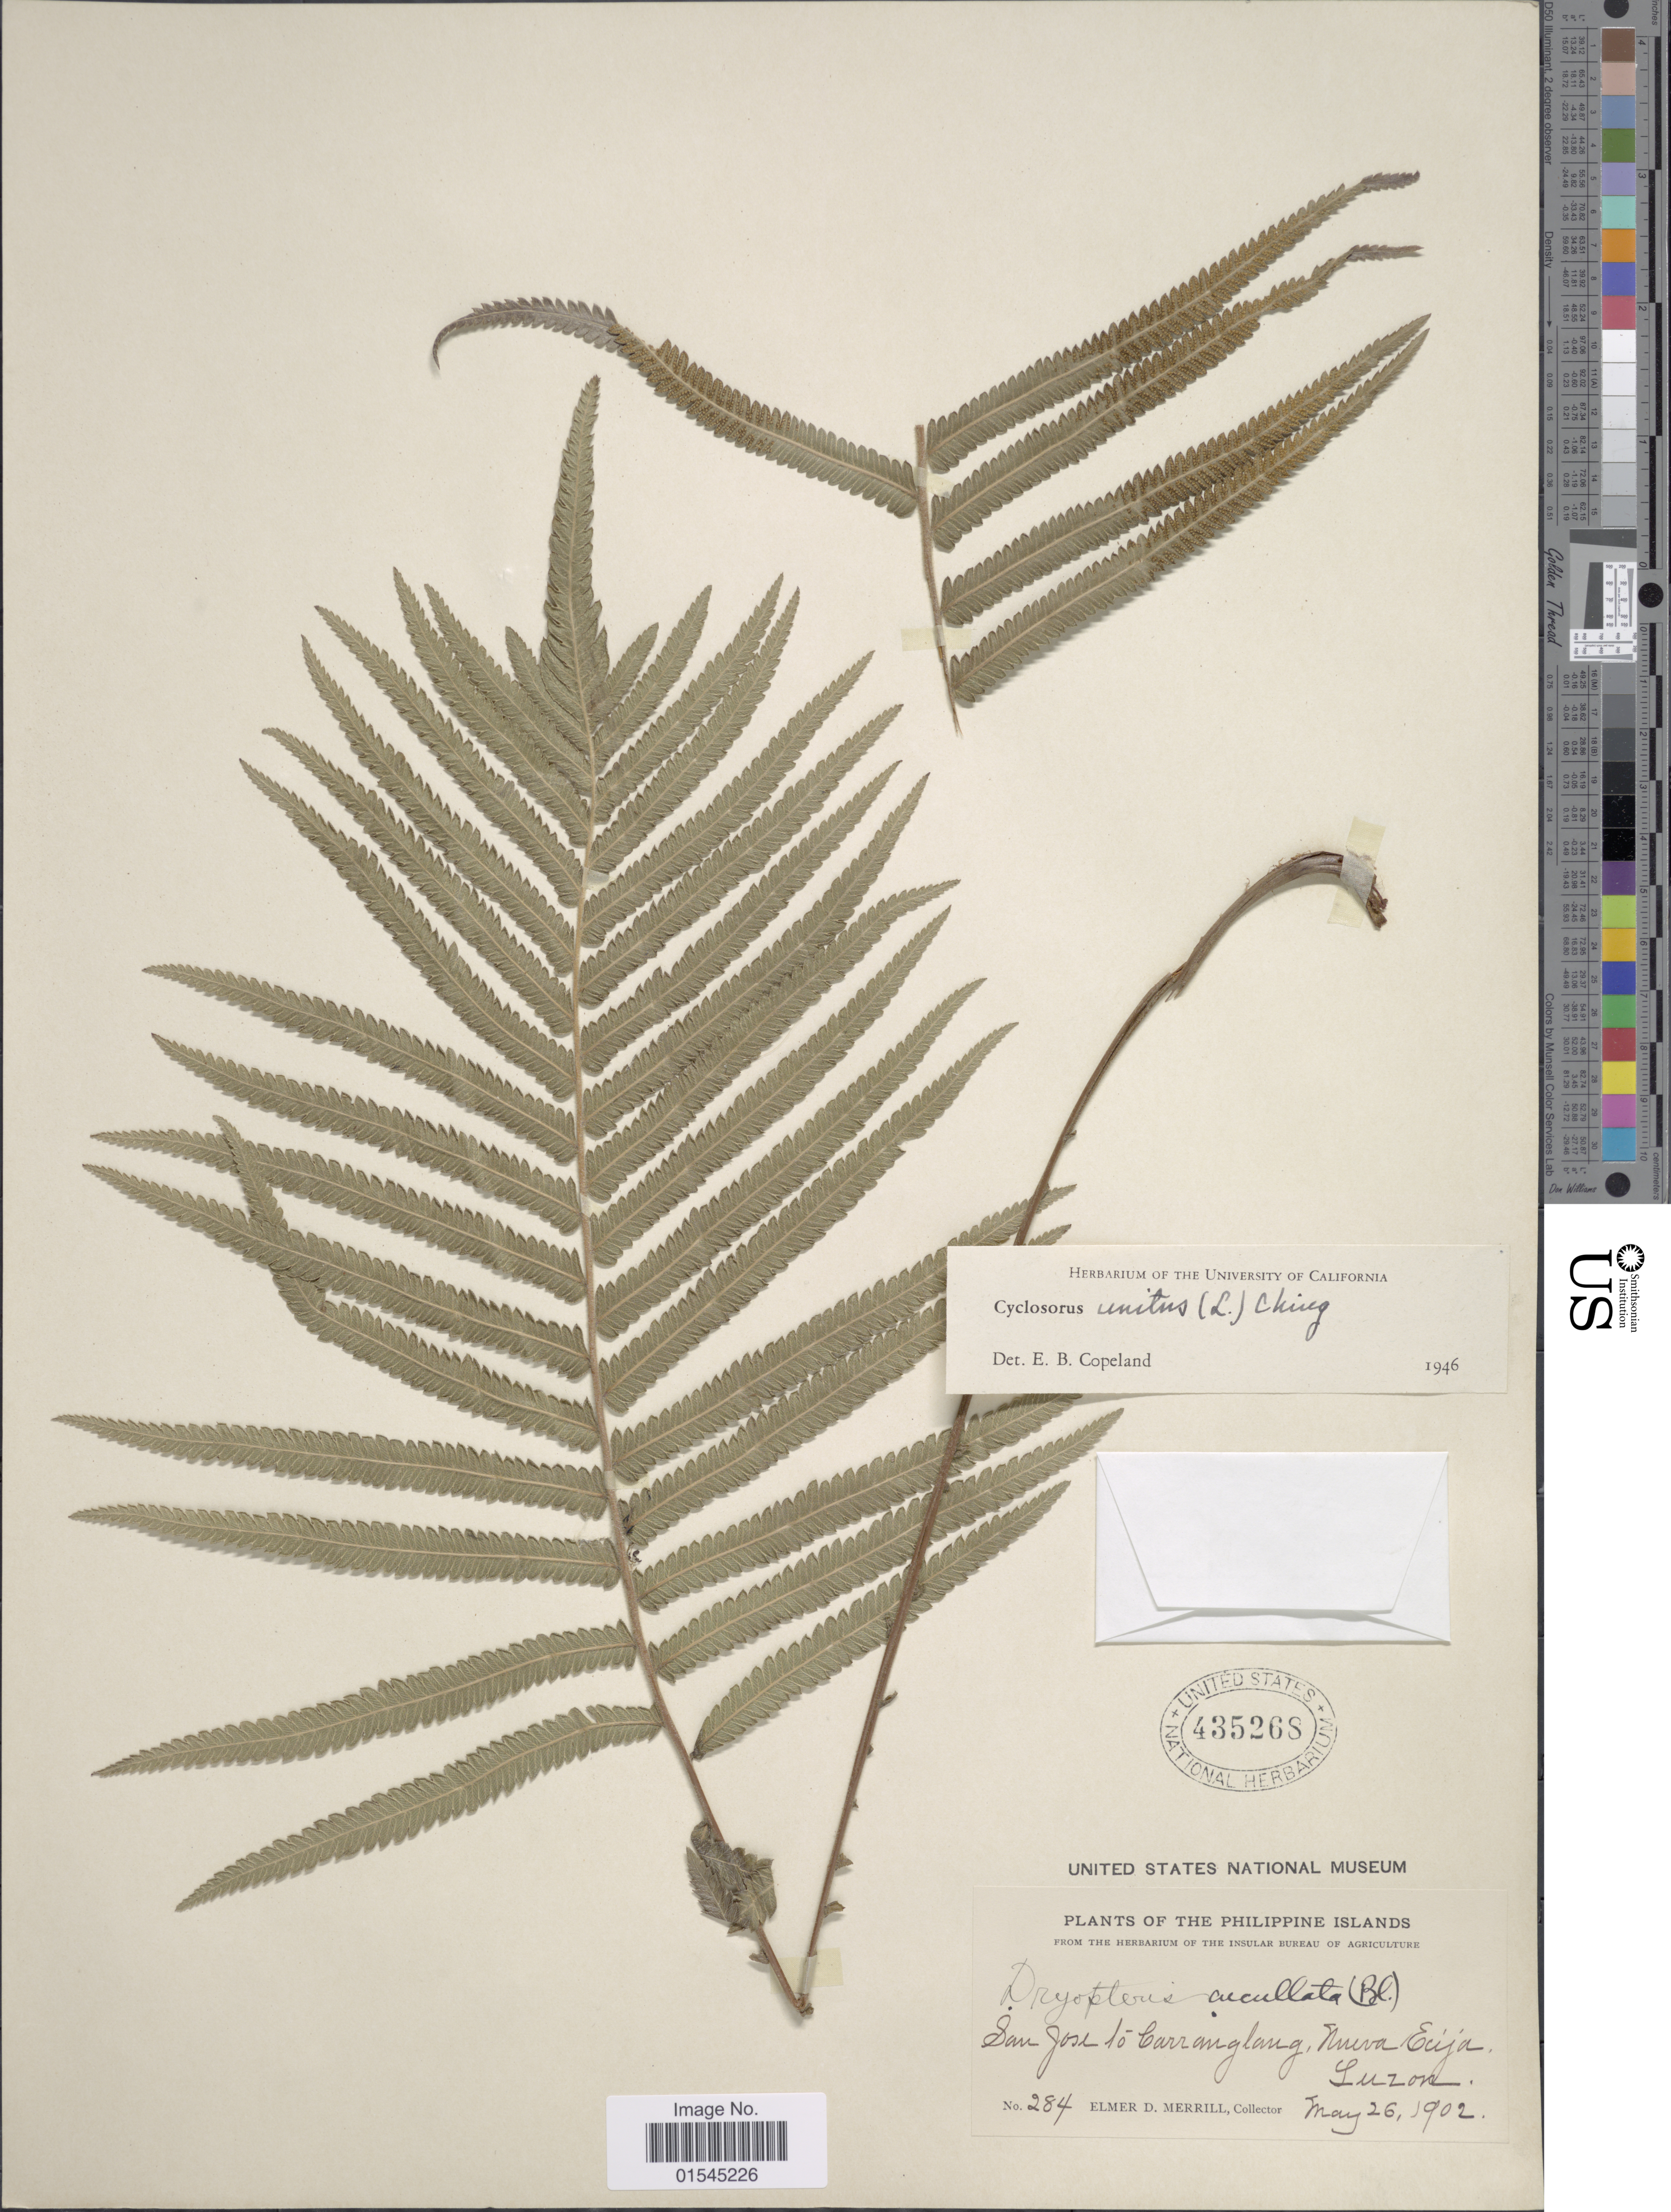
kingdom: Plantae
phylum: Tracheophyta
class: Polypodiopsida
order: Polypodiales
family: Thelypteridaceae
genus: Sphaerostephanos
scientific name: Sphaerostephanos unitus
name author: (L.) Holttum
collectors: E. D. Merrill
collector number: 284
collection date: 1902-05-26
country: Philippines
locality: San Jose to Carranglang, Nueva Eija. Luzon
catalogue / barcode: US 435268